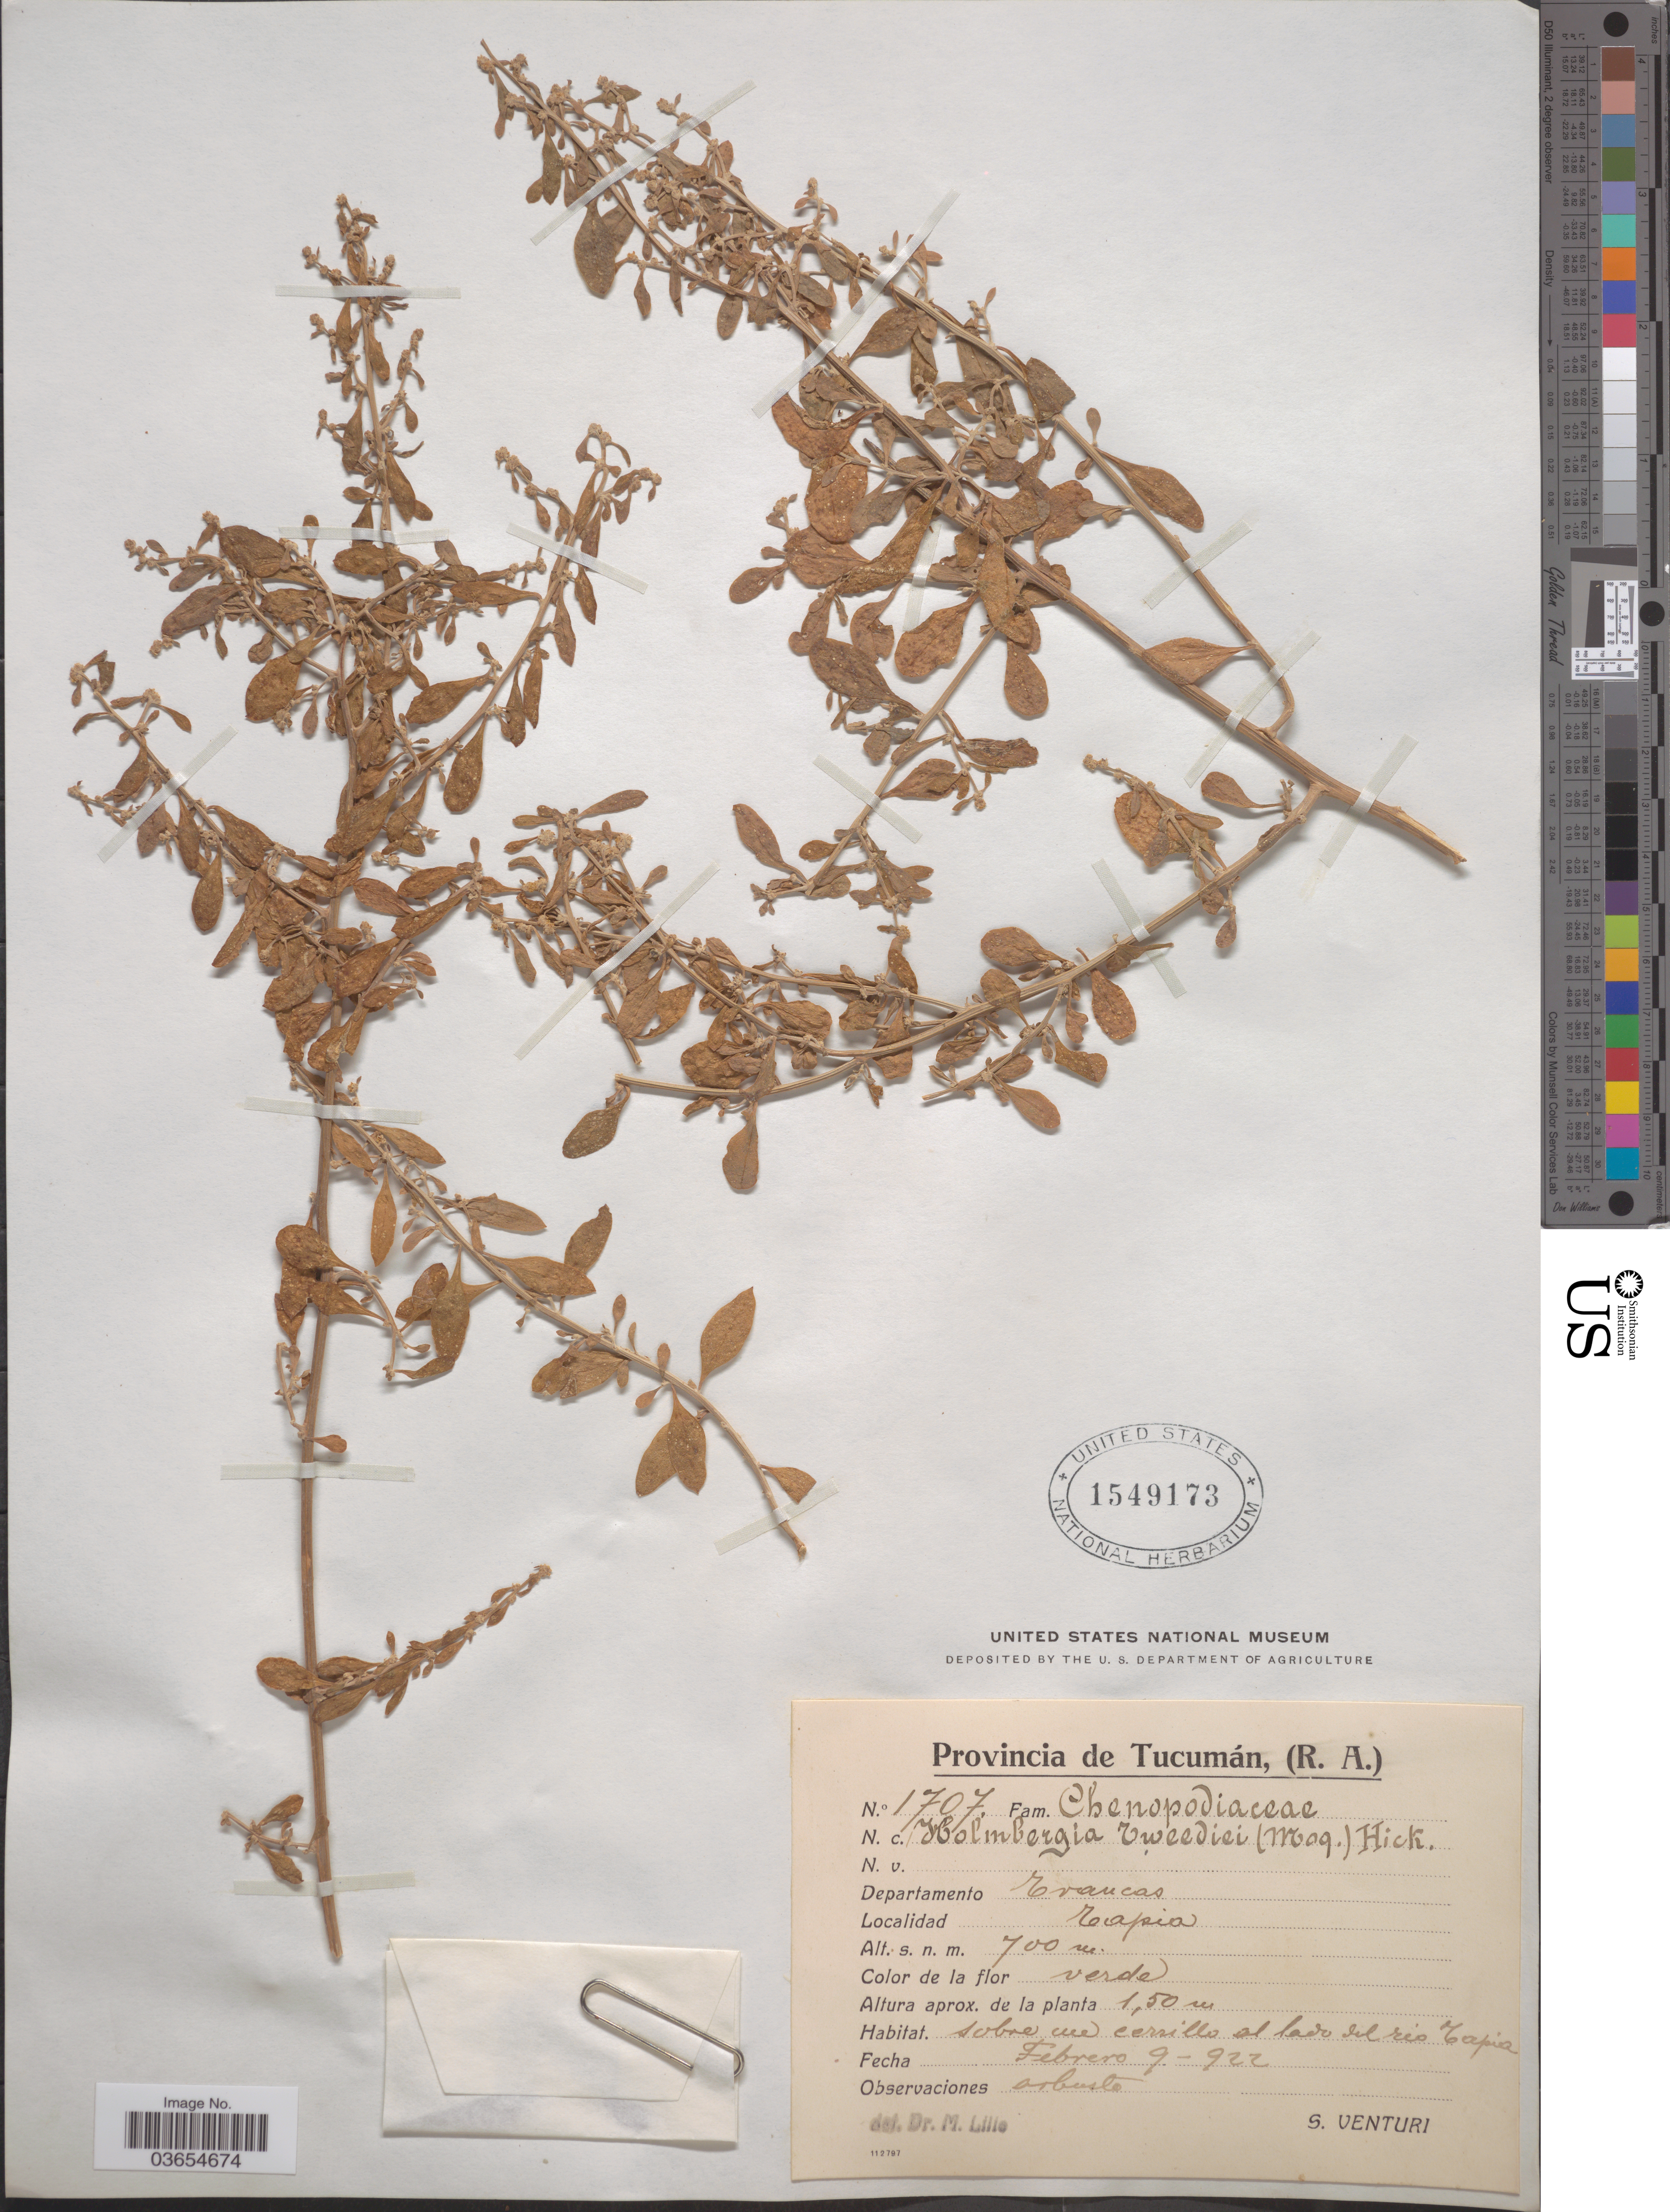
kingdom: Plantae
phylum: Tracheophyta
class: Magnoliopsida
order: Caryophyllales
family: Amaranthaceae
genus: Chenopodium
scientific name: Chenopodium tweedii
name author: Moq.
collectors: S. Venturi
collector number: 1707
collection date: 1922-02-09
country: Argentina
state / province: Tucuman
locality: Departamento Trancas. Tapia. Sobre un cerrillo el lado del rio Tapia.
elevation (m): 700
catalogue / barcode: US 1549173